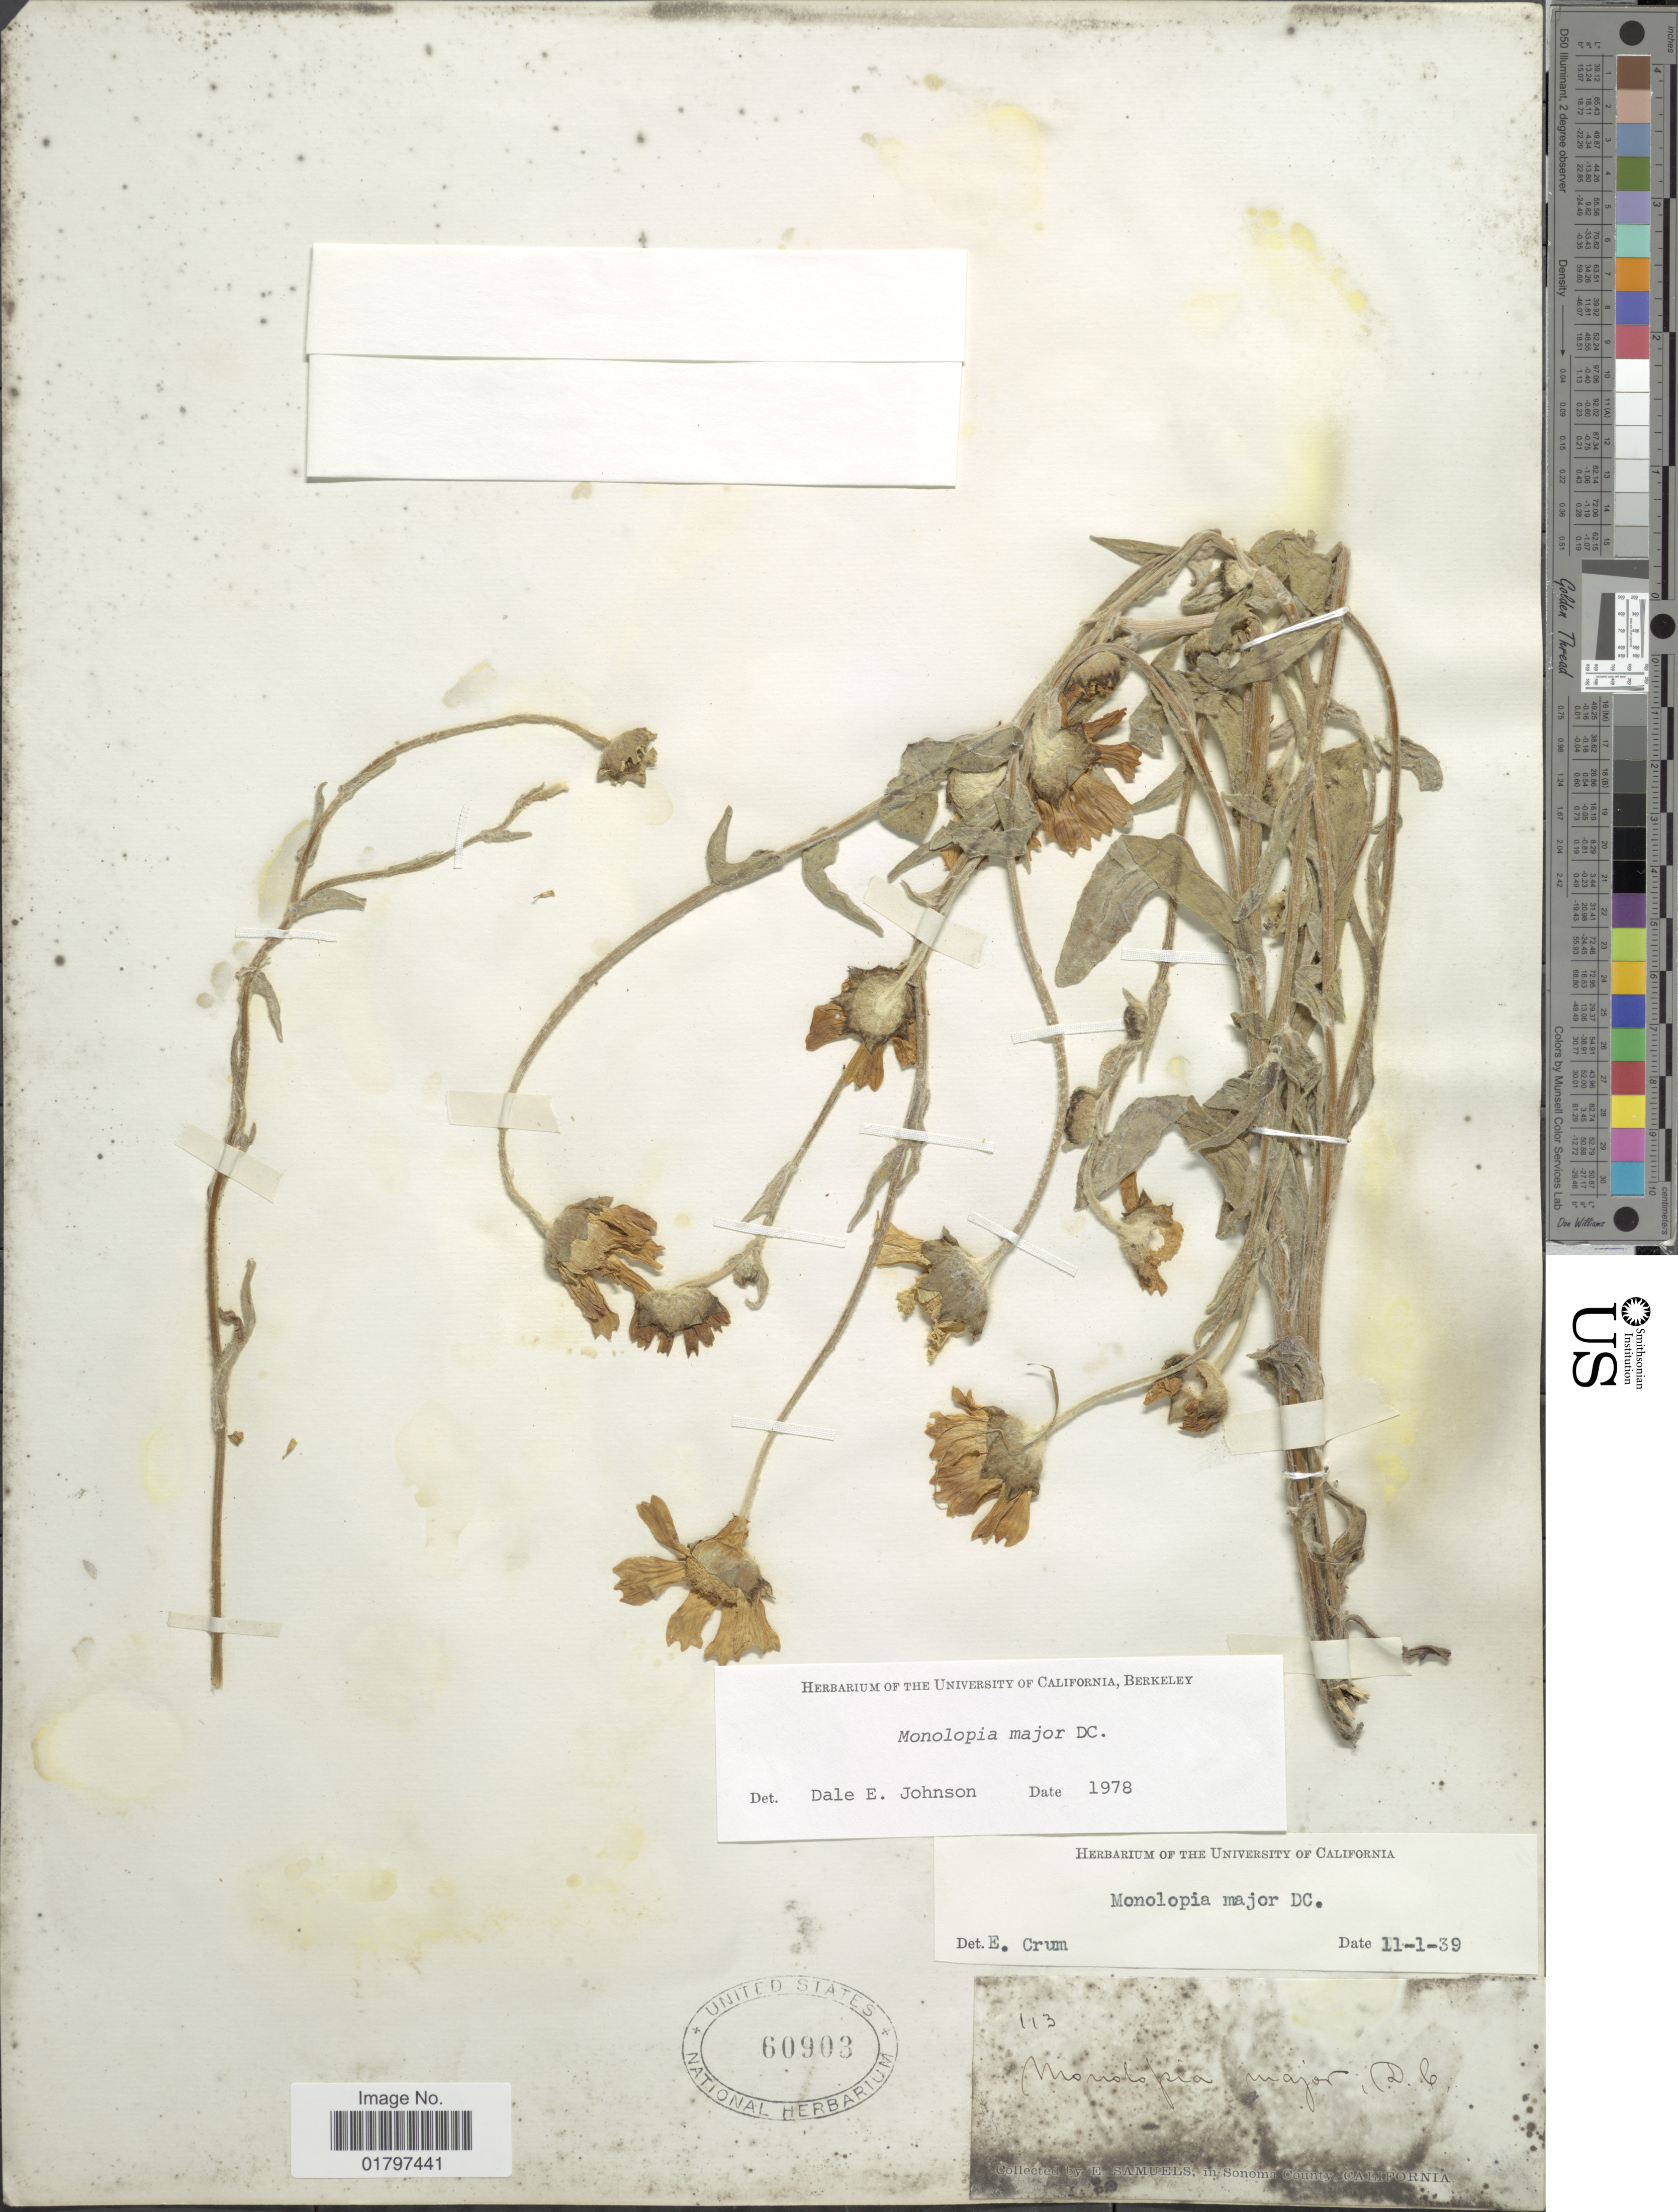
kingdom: Plantae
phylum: Tracheophyta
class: Magnoliopsida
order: Asterales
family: Asteraceae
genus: Monolopia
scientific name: Monolopia major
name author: DC.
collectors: E. Samuels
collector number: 113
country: United States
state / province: California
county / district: Sonoma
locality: In Sonoma County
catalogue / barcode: US 60903